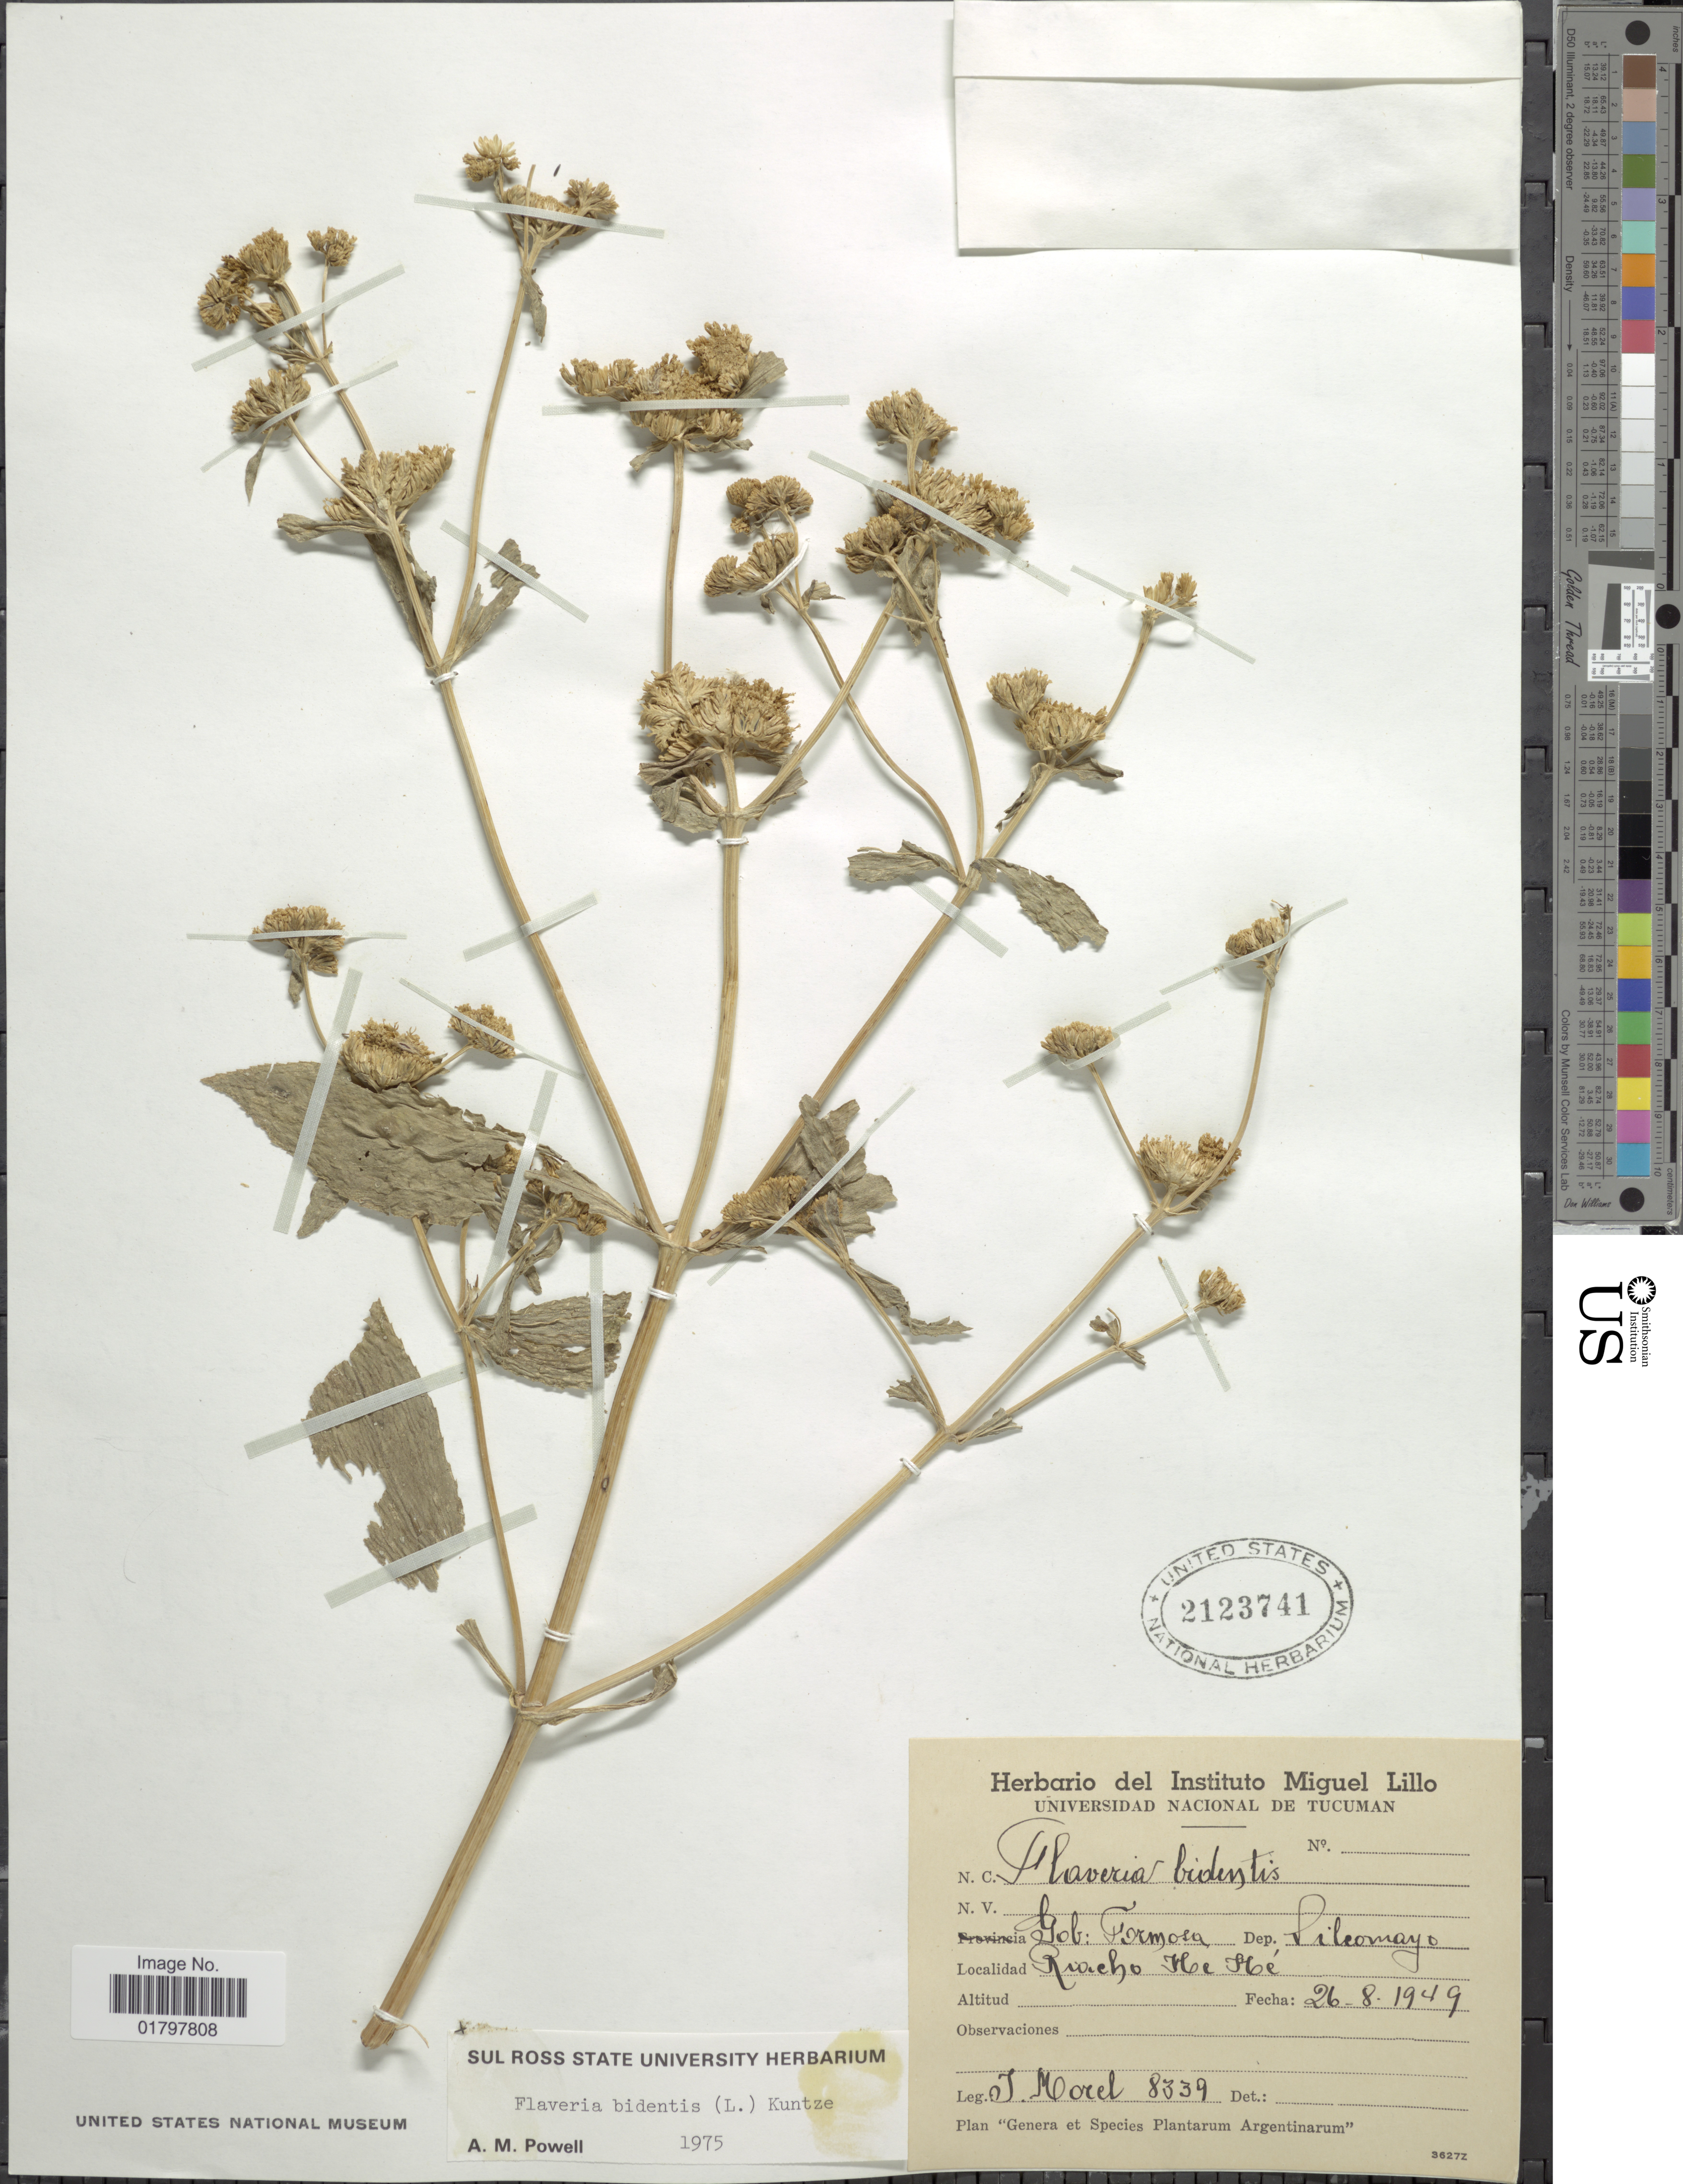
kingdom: Plantae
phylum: Tracheophyta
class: Magnoliopsida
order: Asterales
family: Asteraceae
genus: Flaveria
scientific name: Flaveria bidentis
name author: (L.) Kuntze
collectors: I. Morel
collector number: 8339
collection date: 1949-08-26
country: Argentina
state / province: Formosa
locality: Gob. Formosa. Dep. Pilcomayo. Rivicho He Hé. [interpreted]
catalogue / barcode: US 2123741